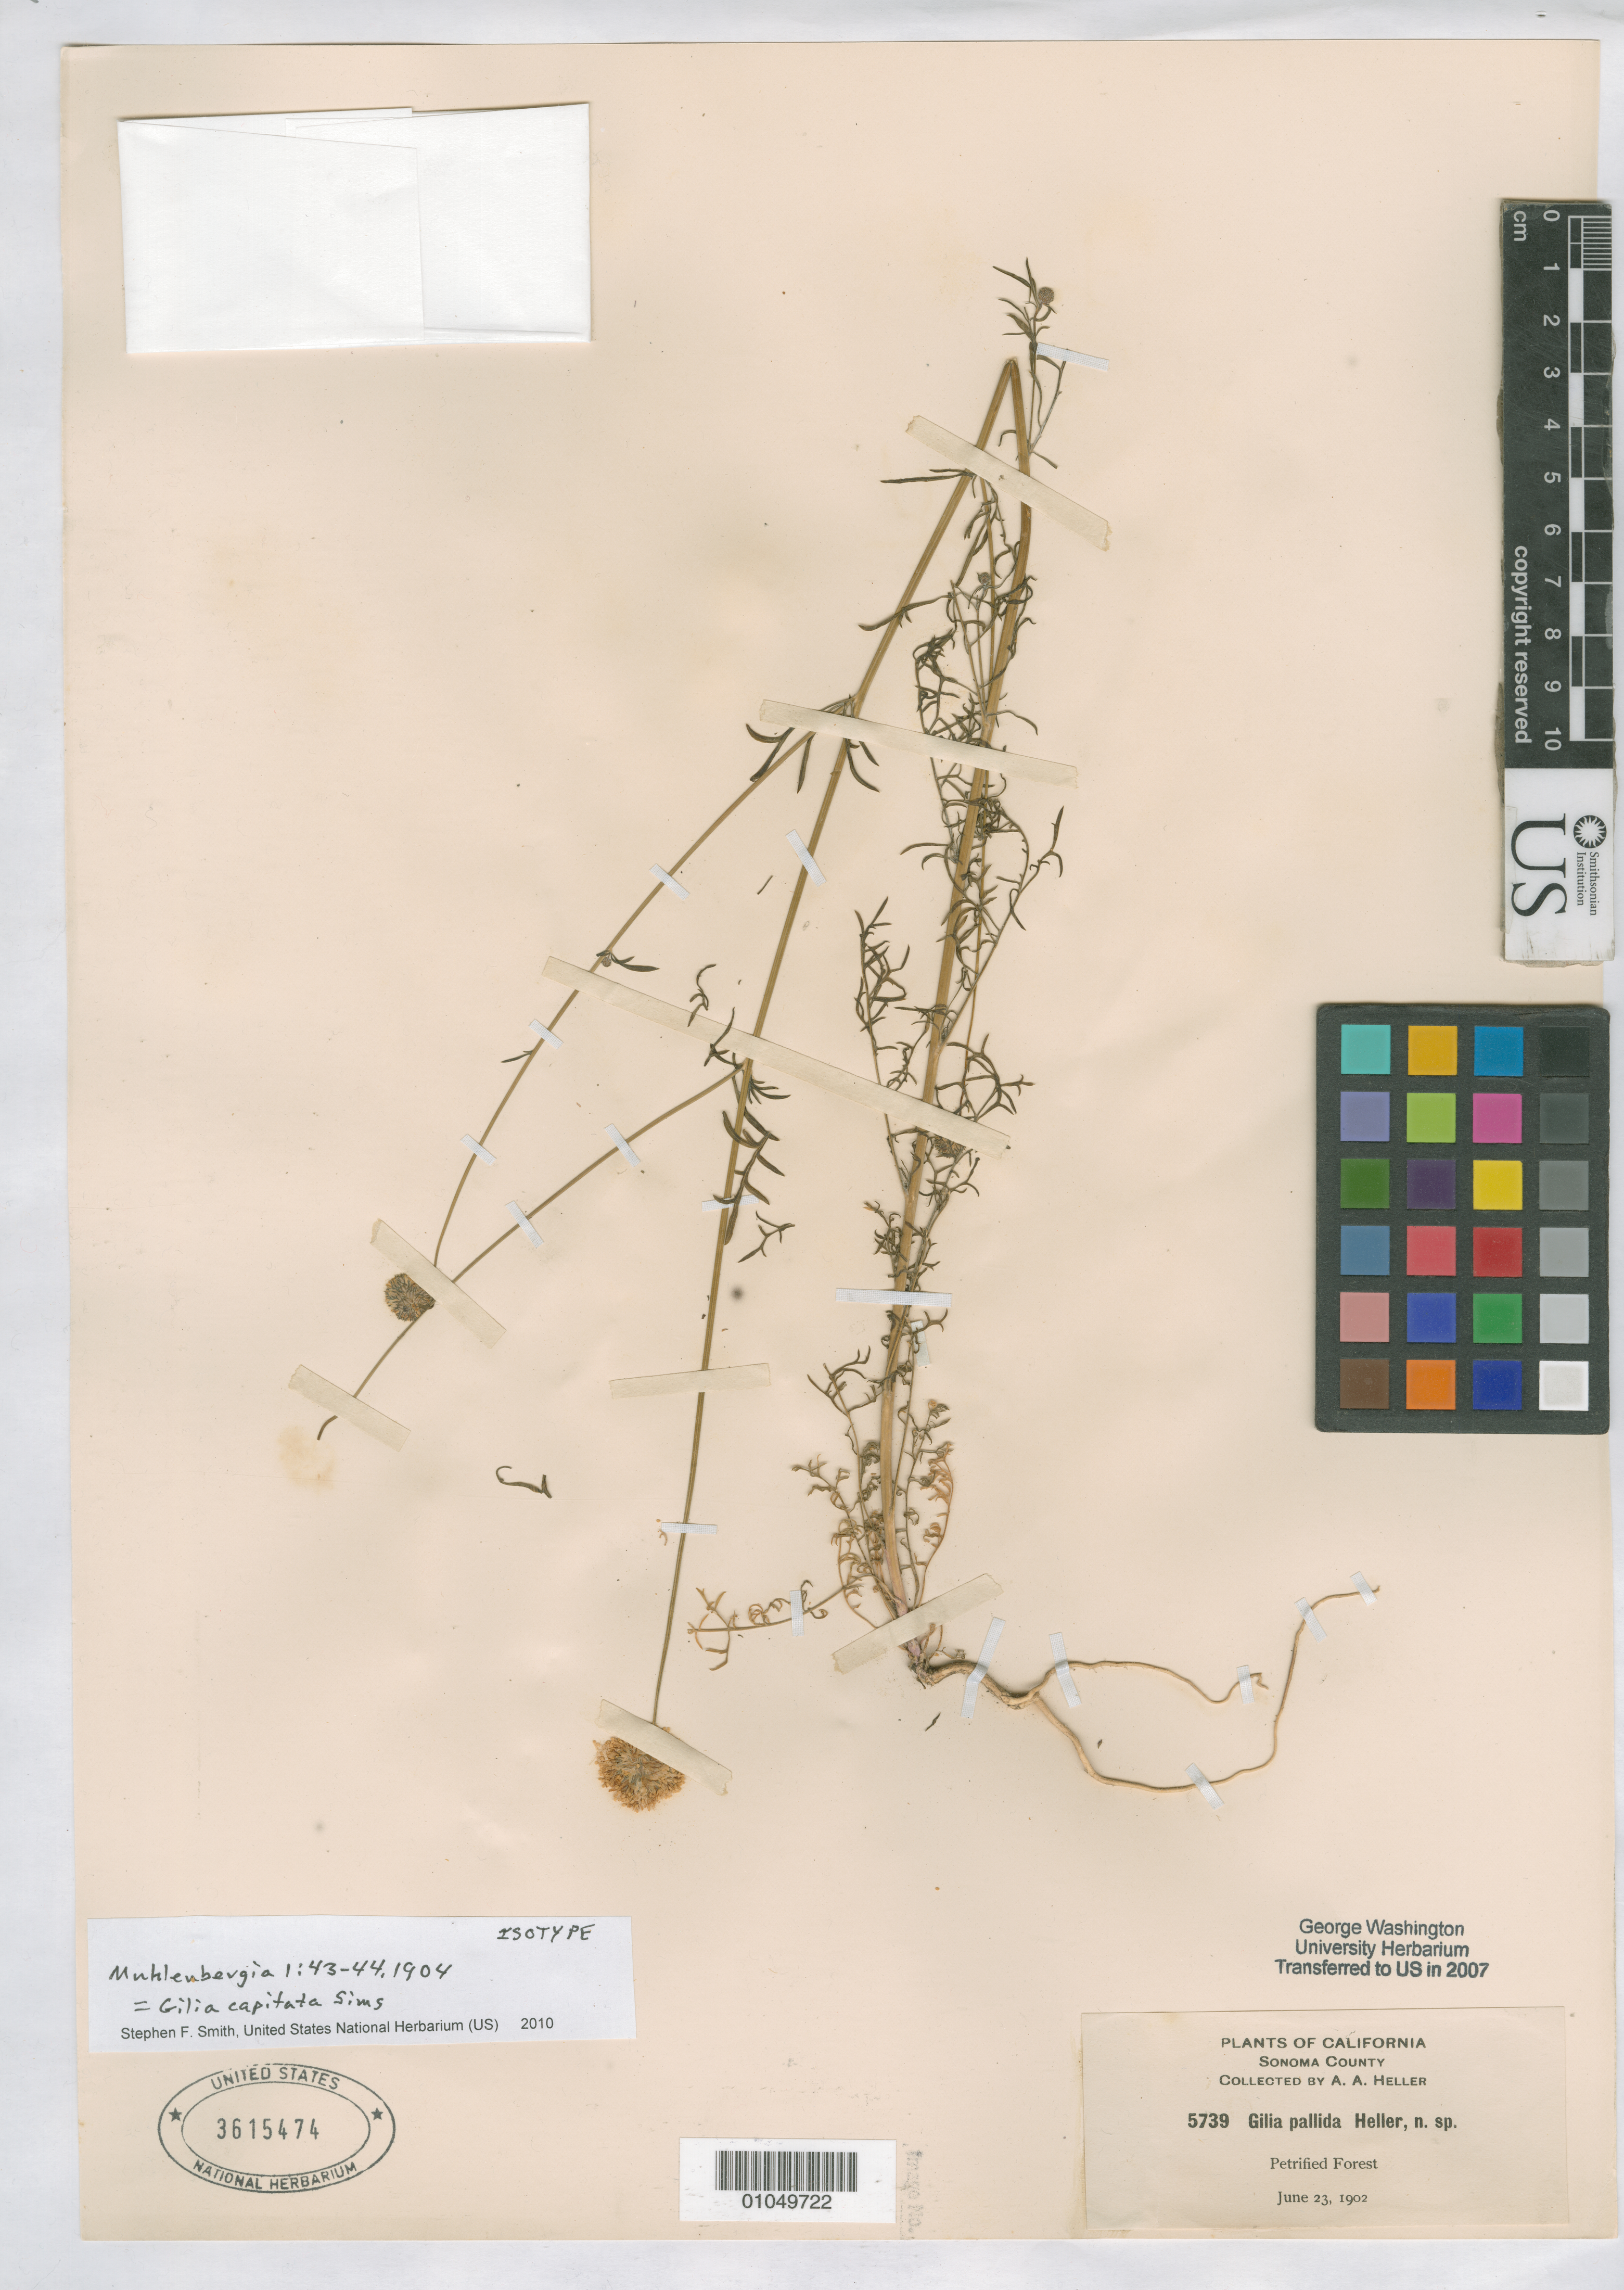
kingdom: Plantae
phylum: Tracheophyta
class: Magnoliopsida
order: Ericales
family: Polemoniaceae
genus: Gilia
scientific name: Gilia pallida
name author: A. Heller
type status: Isotype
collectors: A. A. Heller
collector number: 5739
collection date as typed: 23 Jun 1902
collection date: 1902-06-23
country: United States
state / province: California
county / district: Sonoma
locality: Petrified Forest.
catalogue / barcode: US 3615474